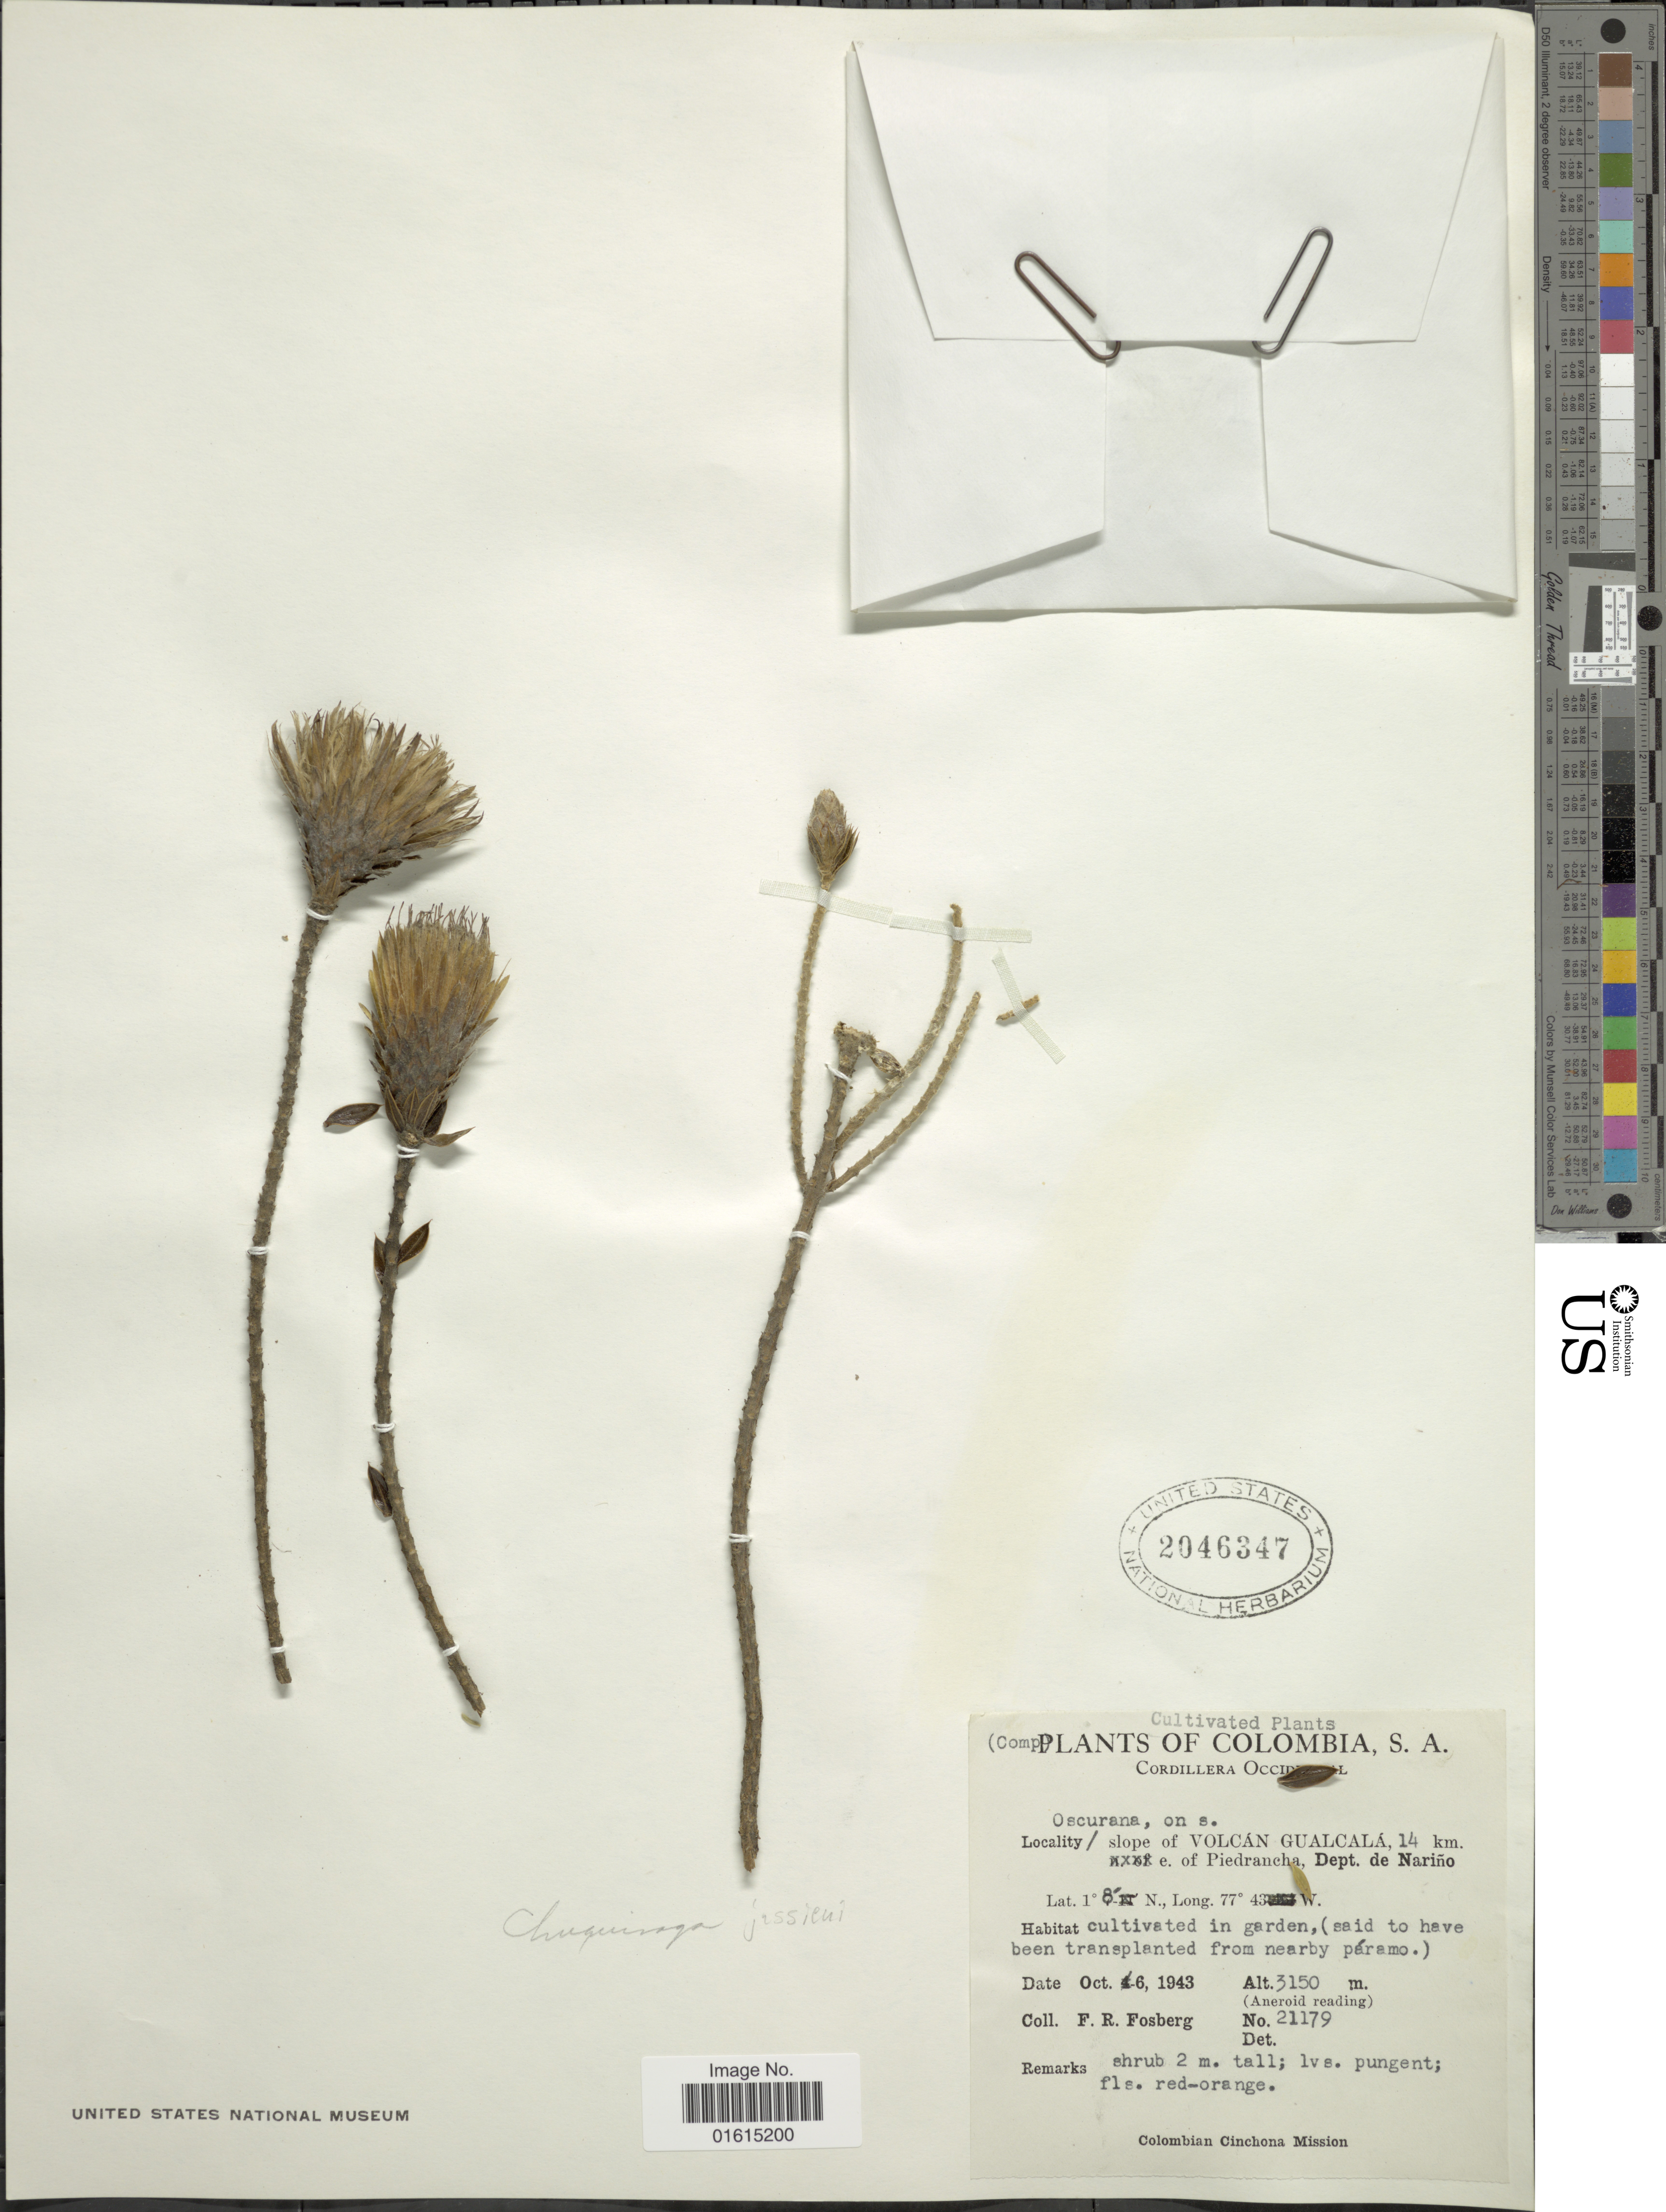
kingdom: Plantae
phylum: Tracheophyta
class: Magnoliopsida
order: Asterales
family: Asteraceae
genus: Chuquiraga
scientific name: Chuquiraga jussieui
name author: J.F. Gmel.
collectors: F. R. Fosberg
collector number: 21179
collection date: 1943-10-06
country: Colombia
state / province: Nariño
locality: Colombia, S. A., slope of Volcan Gualcala, 14 km e. of Piedrancha, Dept. de Narino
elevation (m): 3150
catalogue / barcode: US 2046347